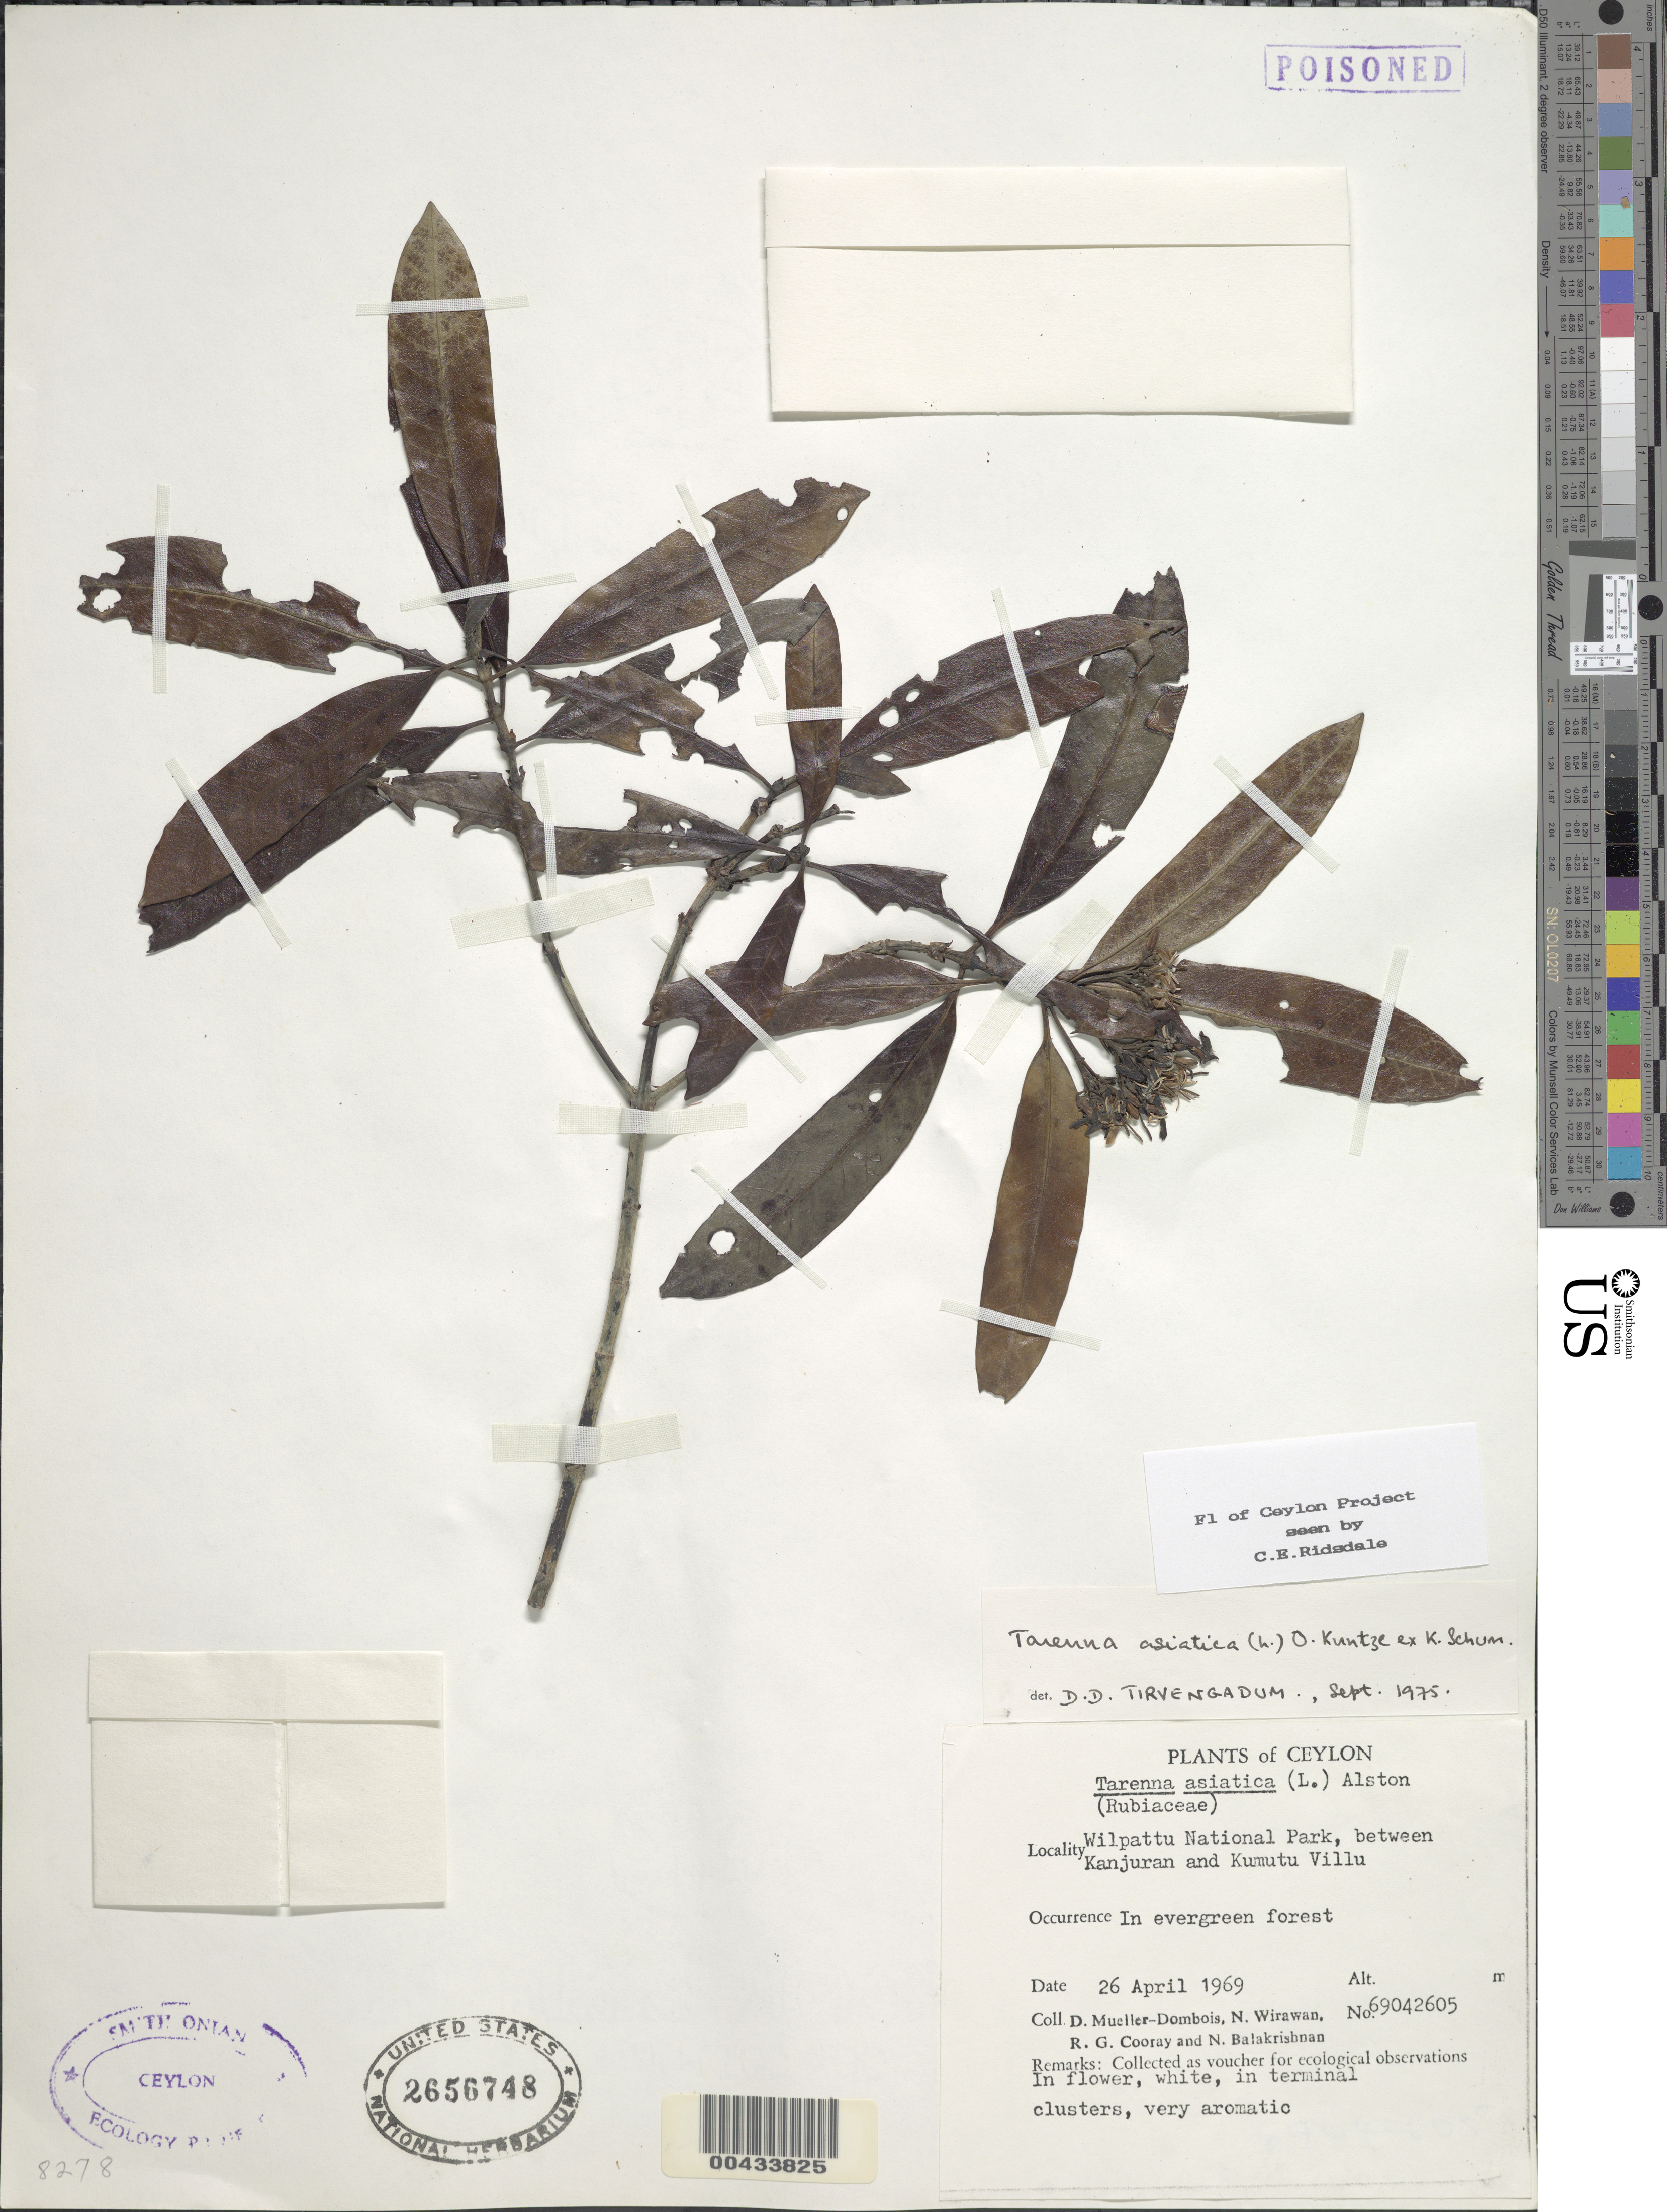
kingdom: Plantae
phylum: Tracheophyta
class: Magnoliopsida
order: Gentianales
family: Rubiaceae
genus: Tarenna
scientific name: Tarenna asiatica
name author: (L.) Kuntze ex K. Schum.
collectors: D. Mueller-Dombois, N. Wirawan, R. Cooray & N. Balakrishnan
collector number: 69042605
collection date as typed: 26 Apr 1969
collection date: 1969-04-26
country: Sri Lanka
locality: Wilpattu Natl Park, between Kanjuran and Kumutu Villu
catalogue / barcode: US 2656748